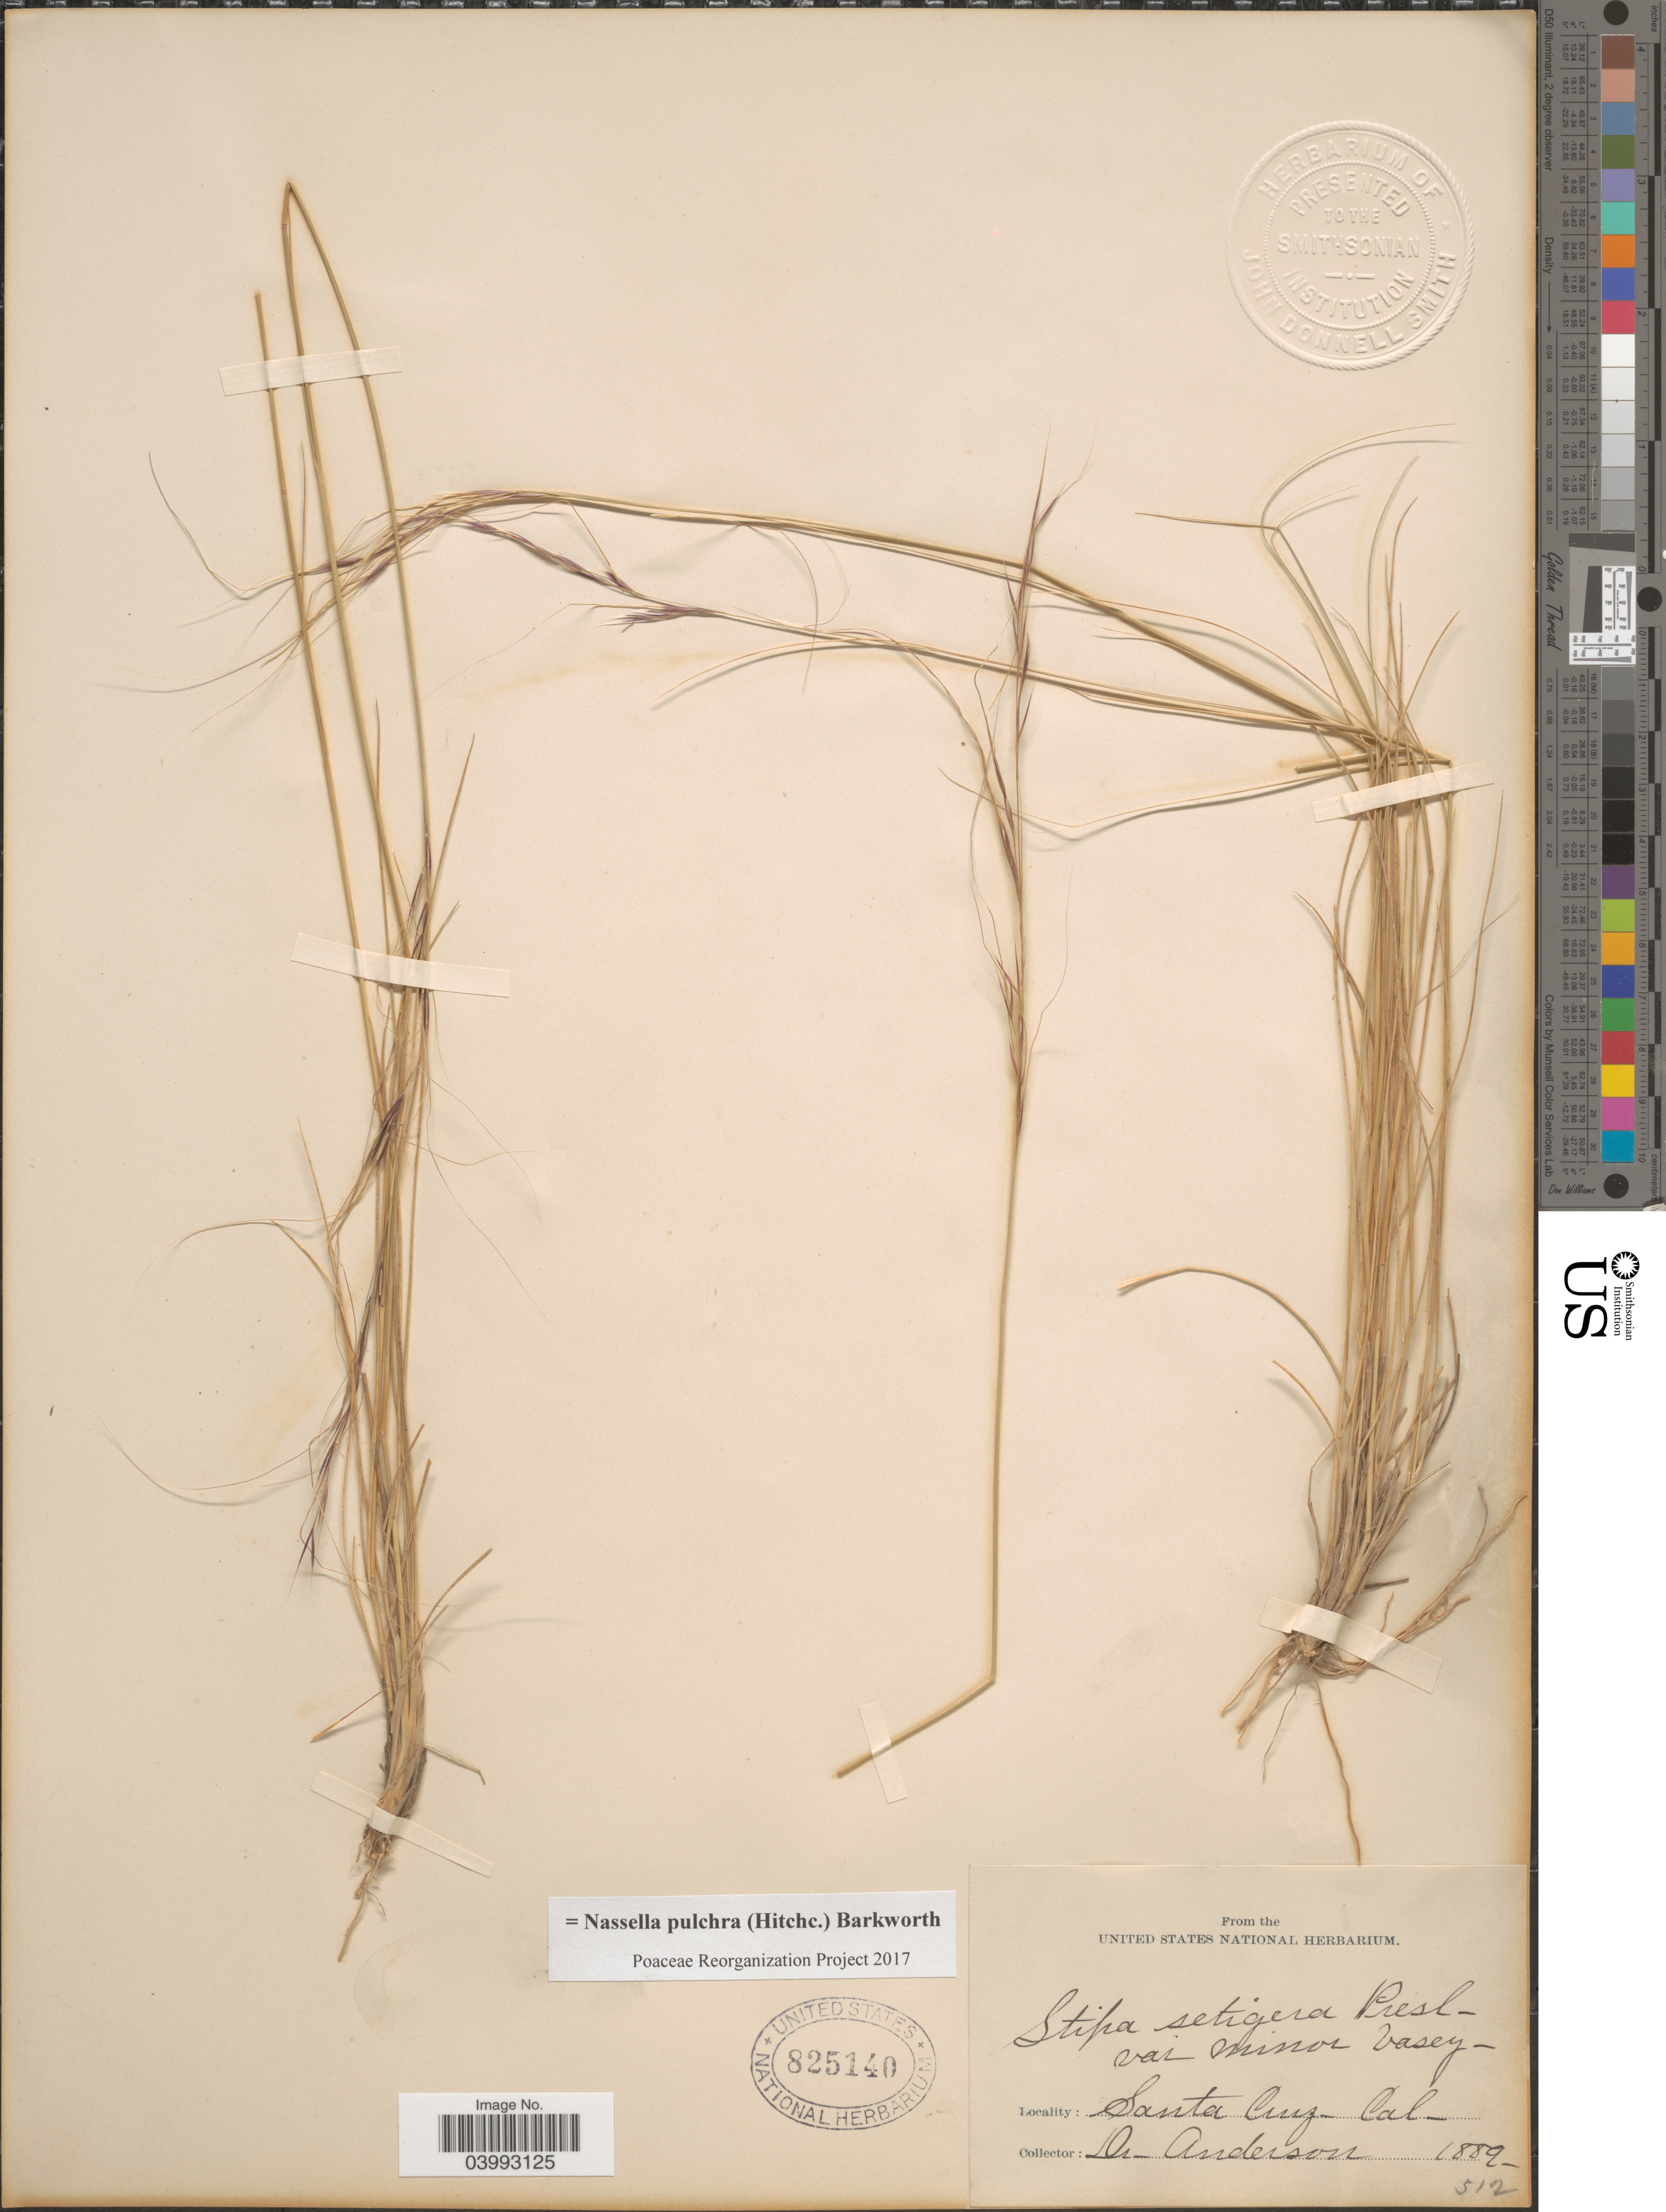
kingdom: Plantae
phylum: Tracheophyta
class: Liliopsida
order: Poales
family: Poaceae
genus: Nassella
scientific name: Nassella pulchra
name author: (Hitchc.) Barkworth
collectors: -. Anderson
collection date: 1889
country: United States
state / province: California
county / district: Santa Cruz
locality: Santa Cruz.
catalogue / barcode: US 825140